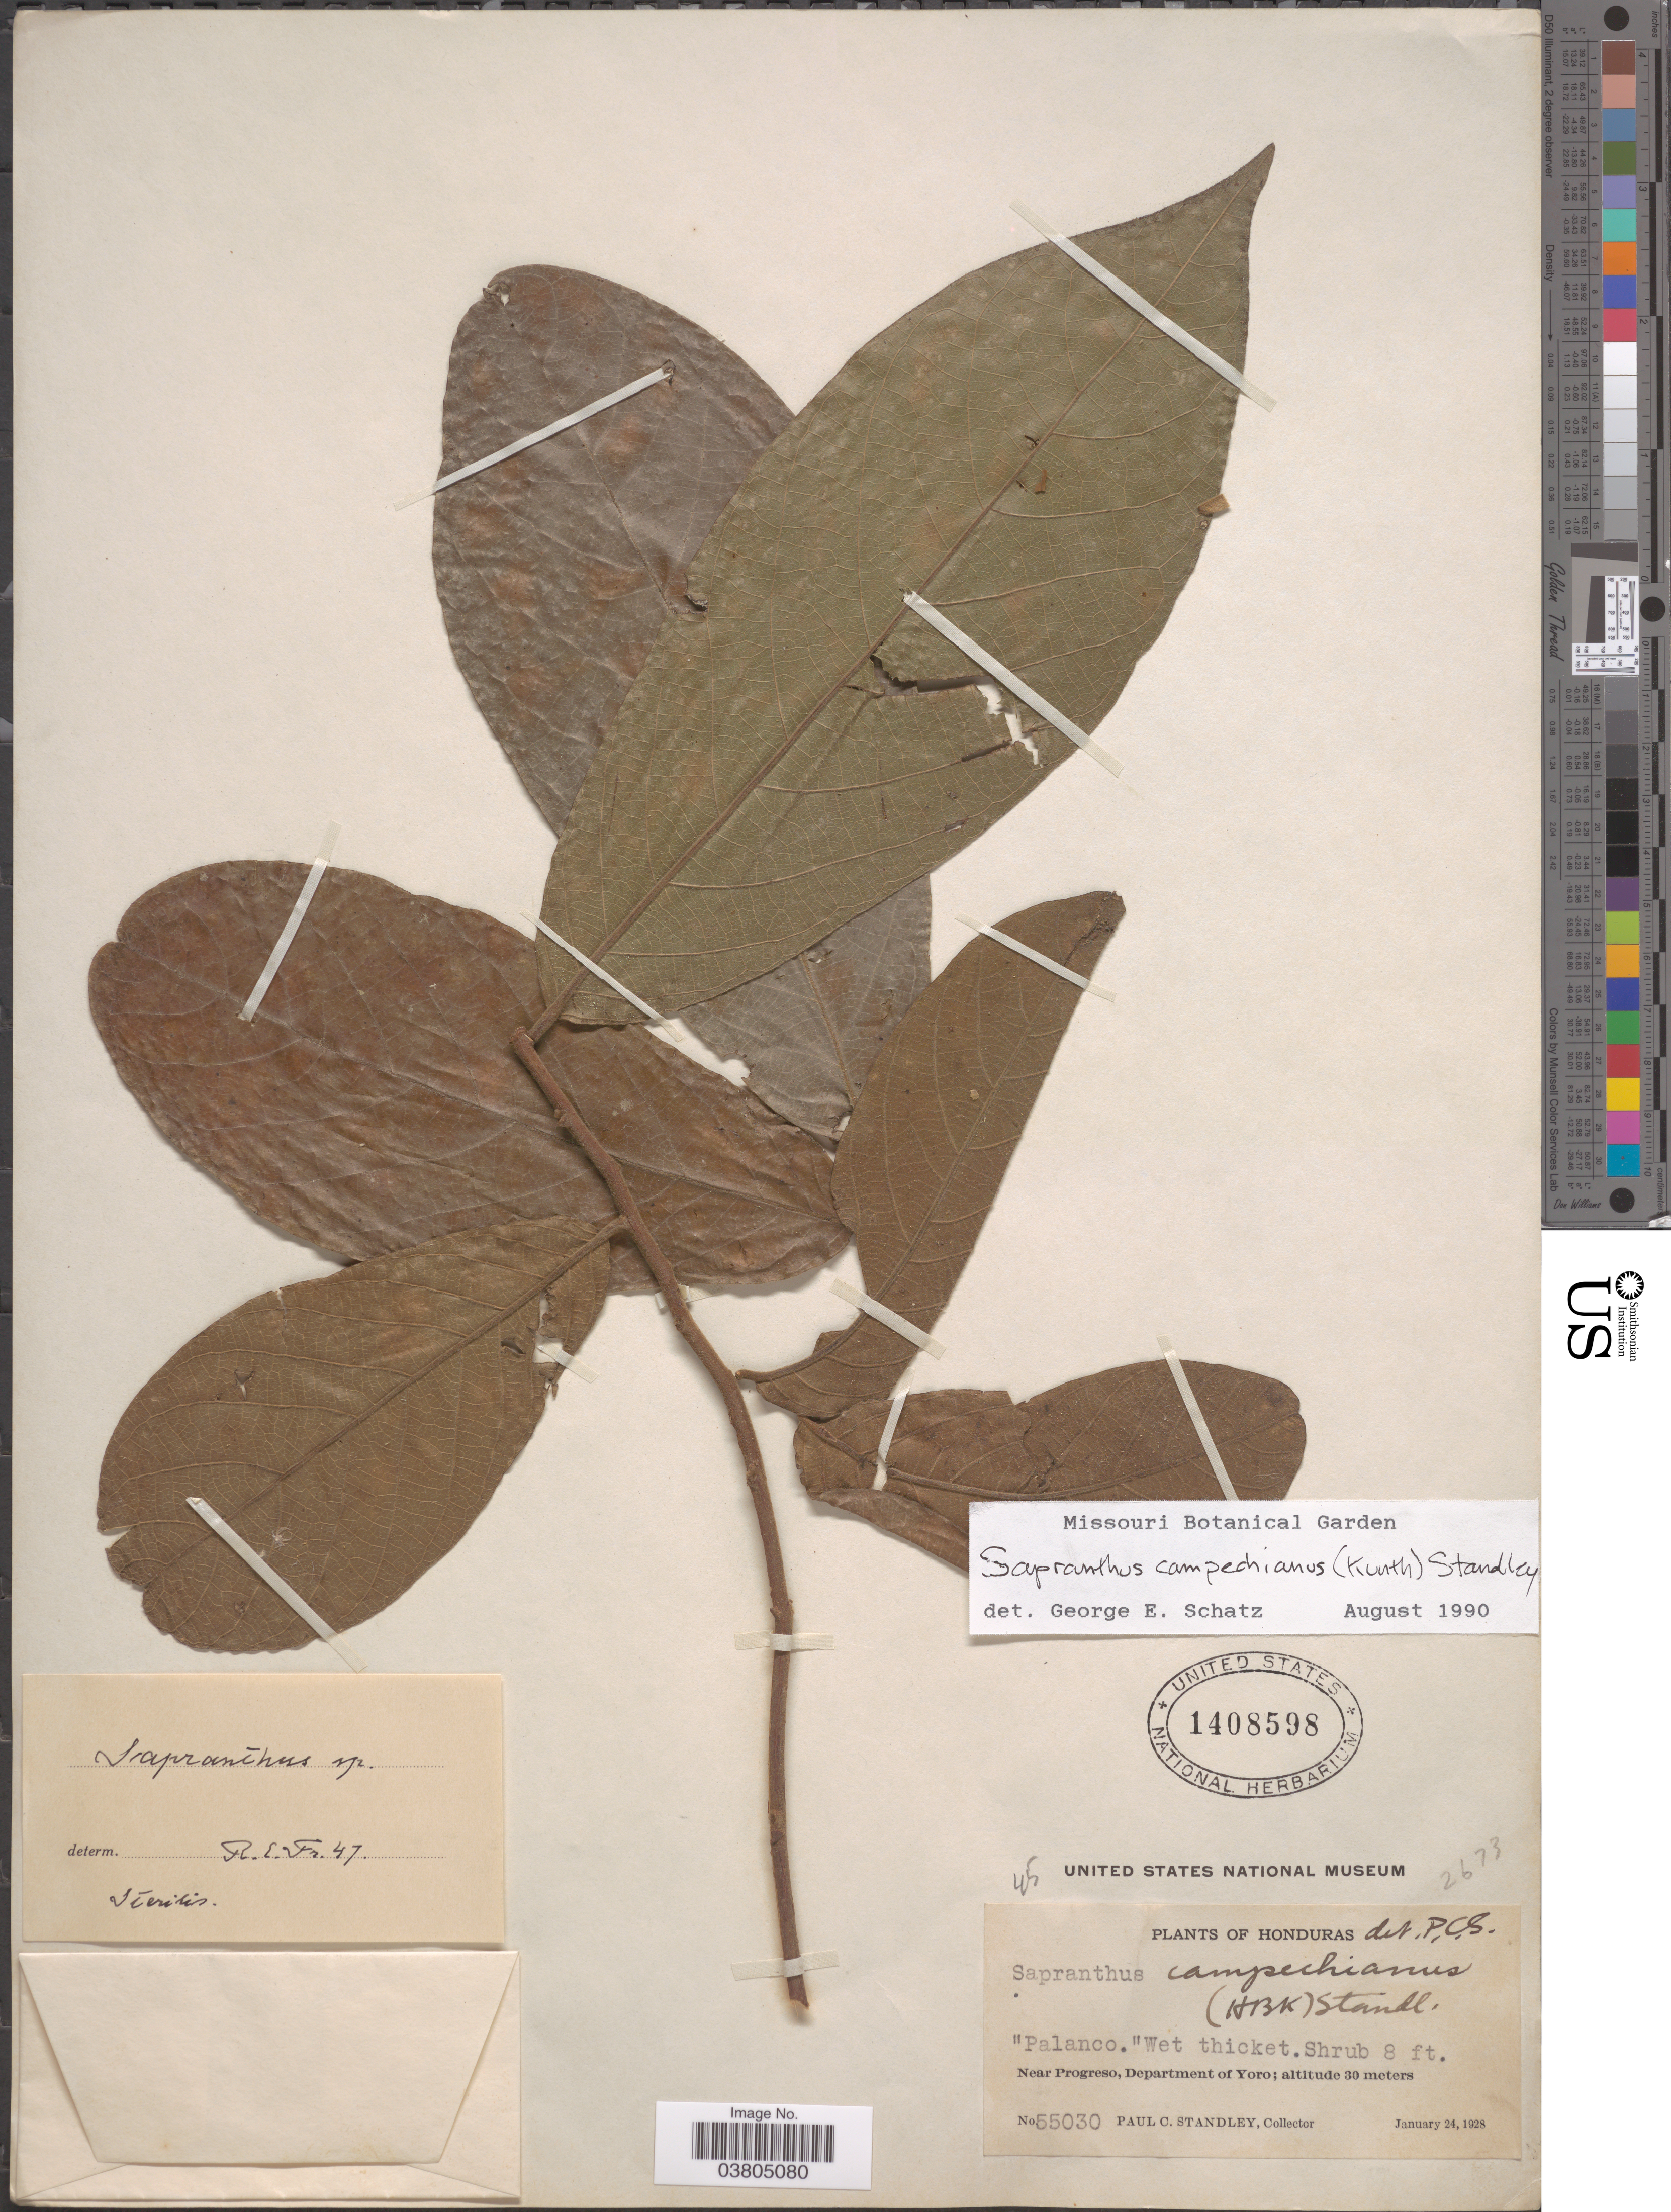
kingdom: Plantae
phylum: Tracheophyta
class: Magnoliopsida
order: Magnoliales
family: Annonaceae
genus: Sapranthus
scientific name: Sapranthus campechianus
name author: (Kunth) Standl.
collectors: P. C. Standley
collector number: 55030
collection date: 1928-01-24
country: Honduras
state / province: Yoro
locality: Near Progreso, Department of Yoro.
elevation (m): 30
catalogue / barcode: US 1408598